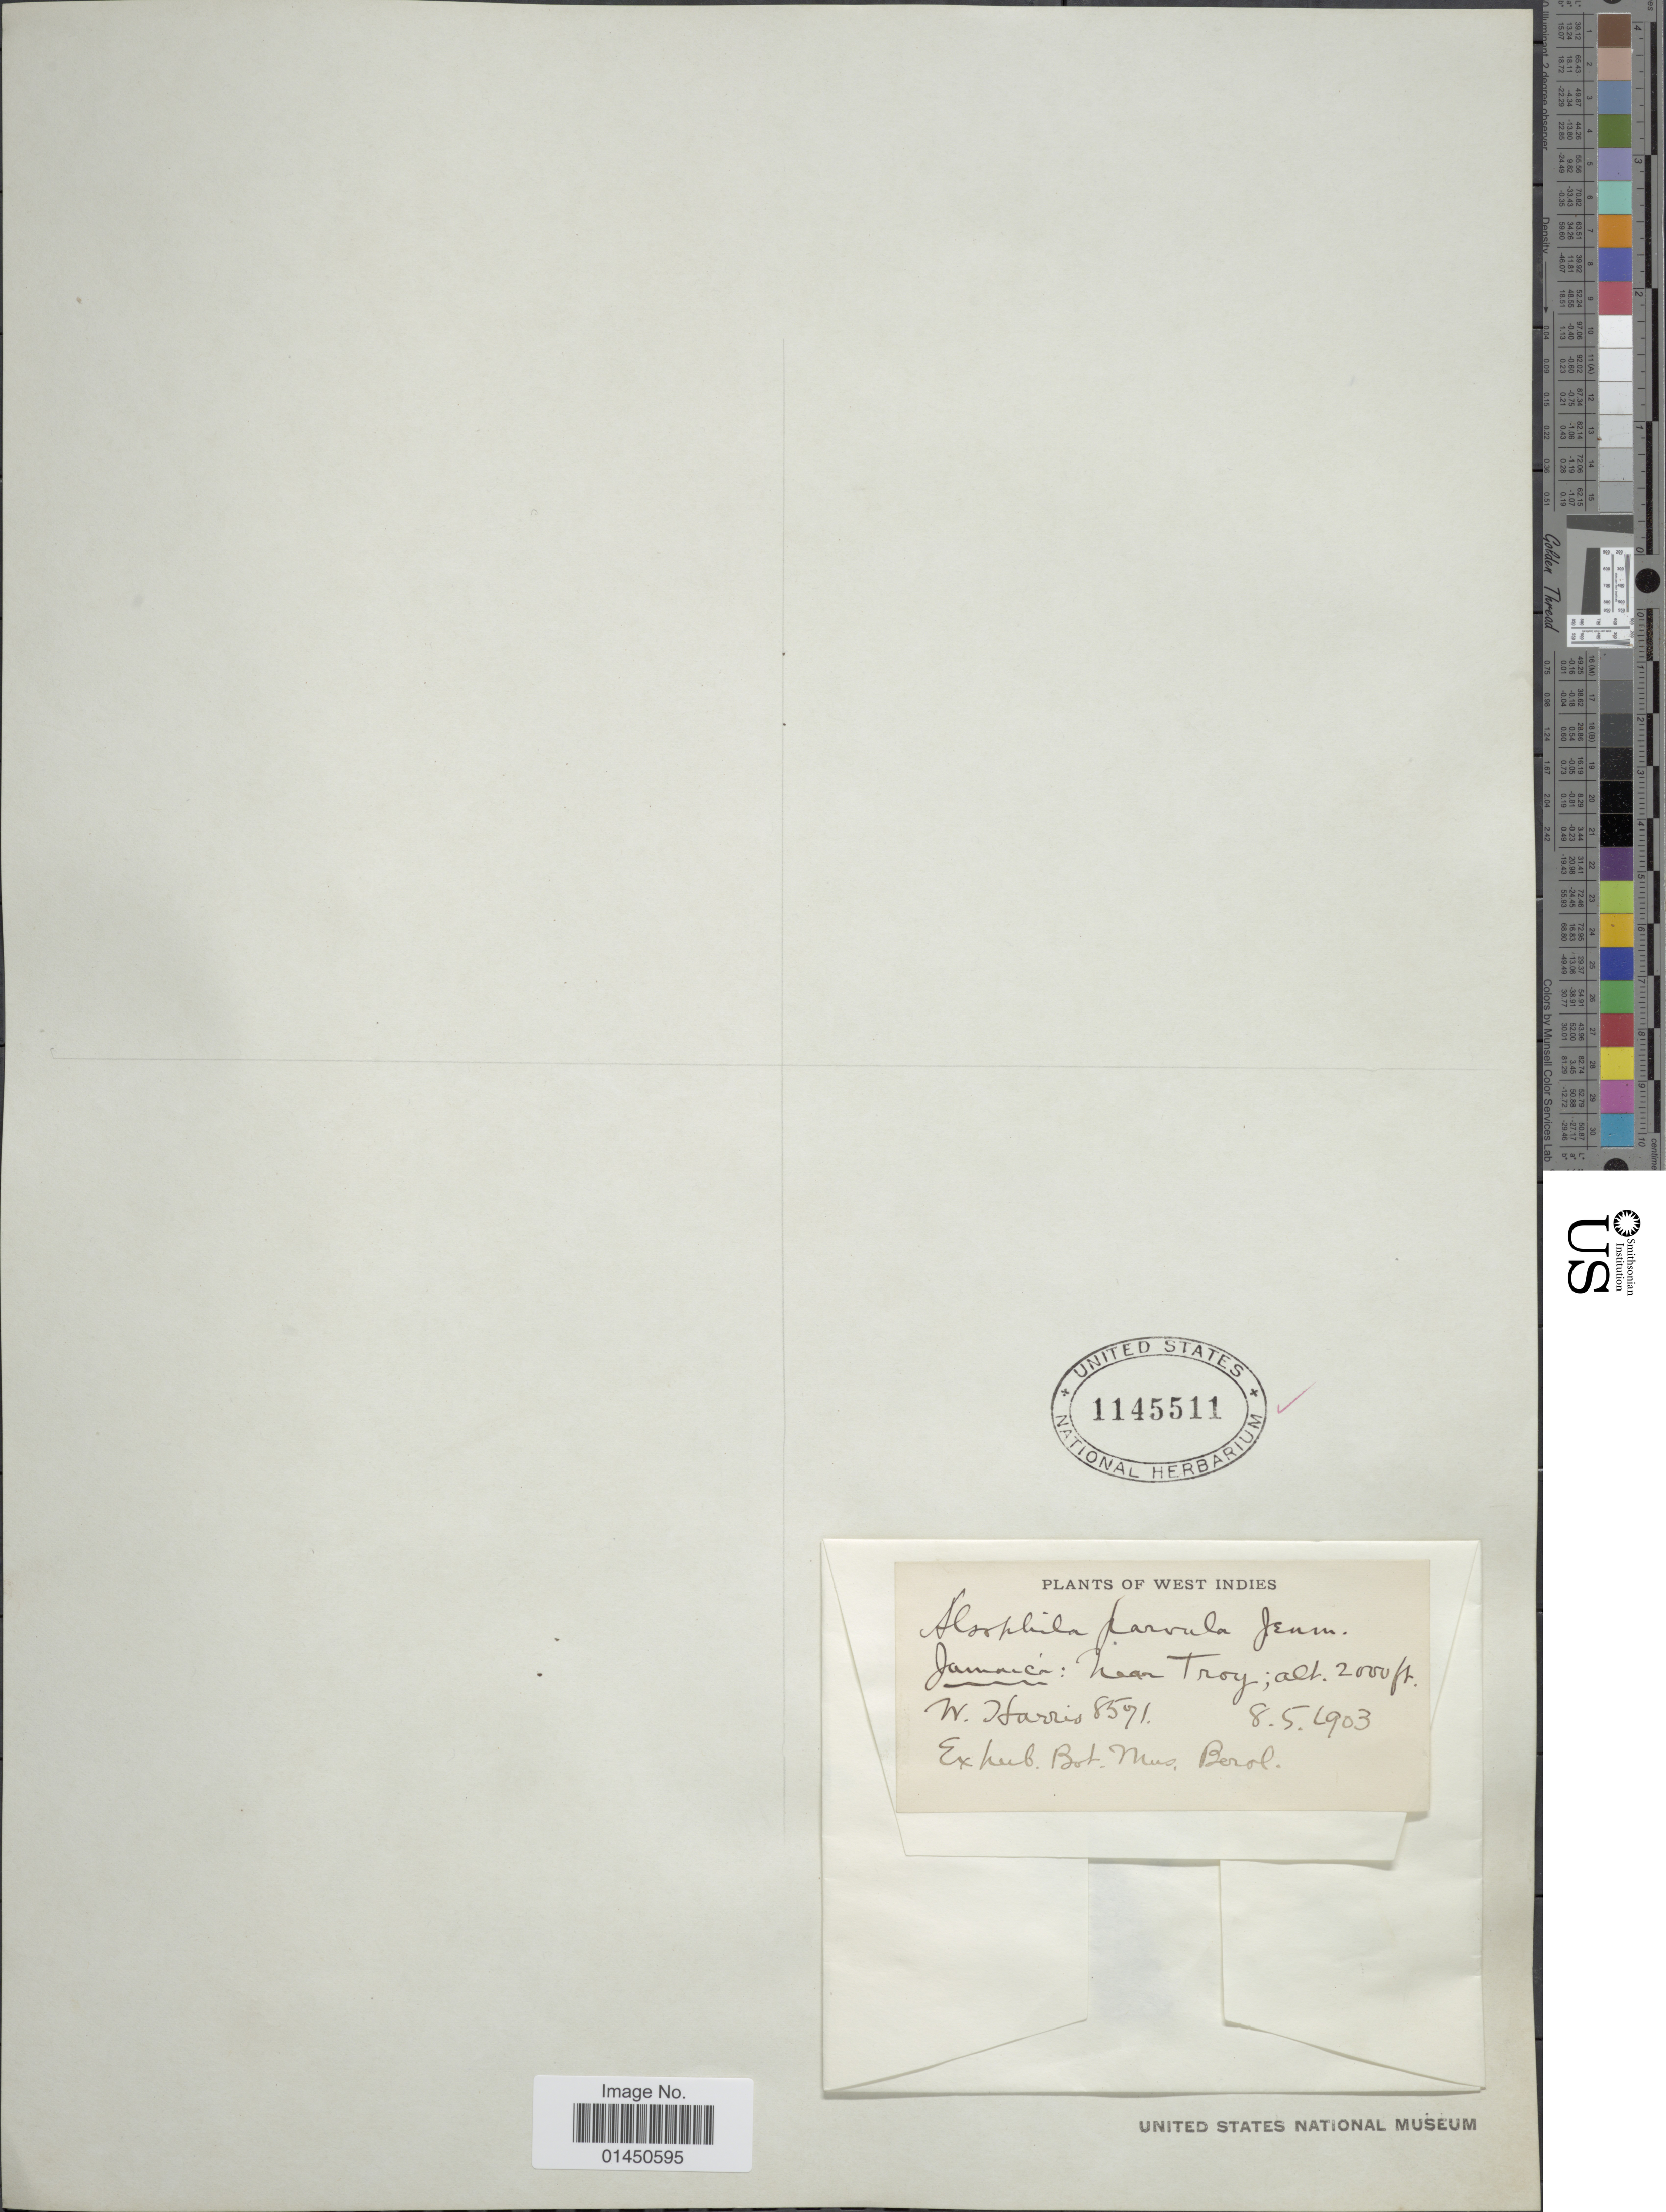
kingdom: Plantae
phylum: Tracheophyta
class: Polypodiopsida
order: Cyatheales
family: Cyatheaceae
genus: Cyathea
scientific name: Cyathea parvula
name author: (Jenman) Domin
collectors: W. Harris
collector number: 8571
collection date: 1903-05-08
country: Jamaica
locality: Near Troy.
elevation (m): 610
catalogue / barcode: US 1145511